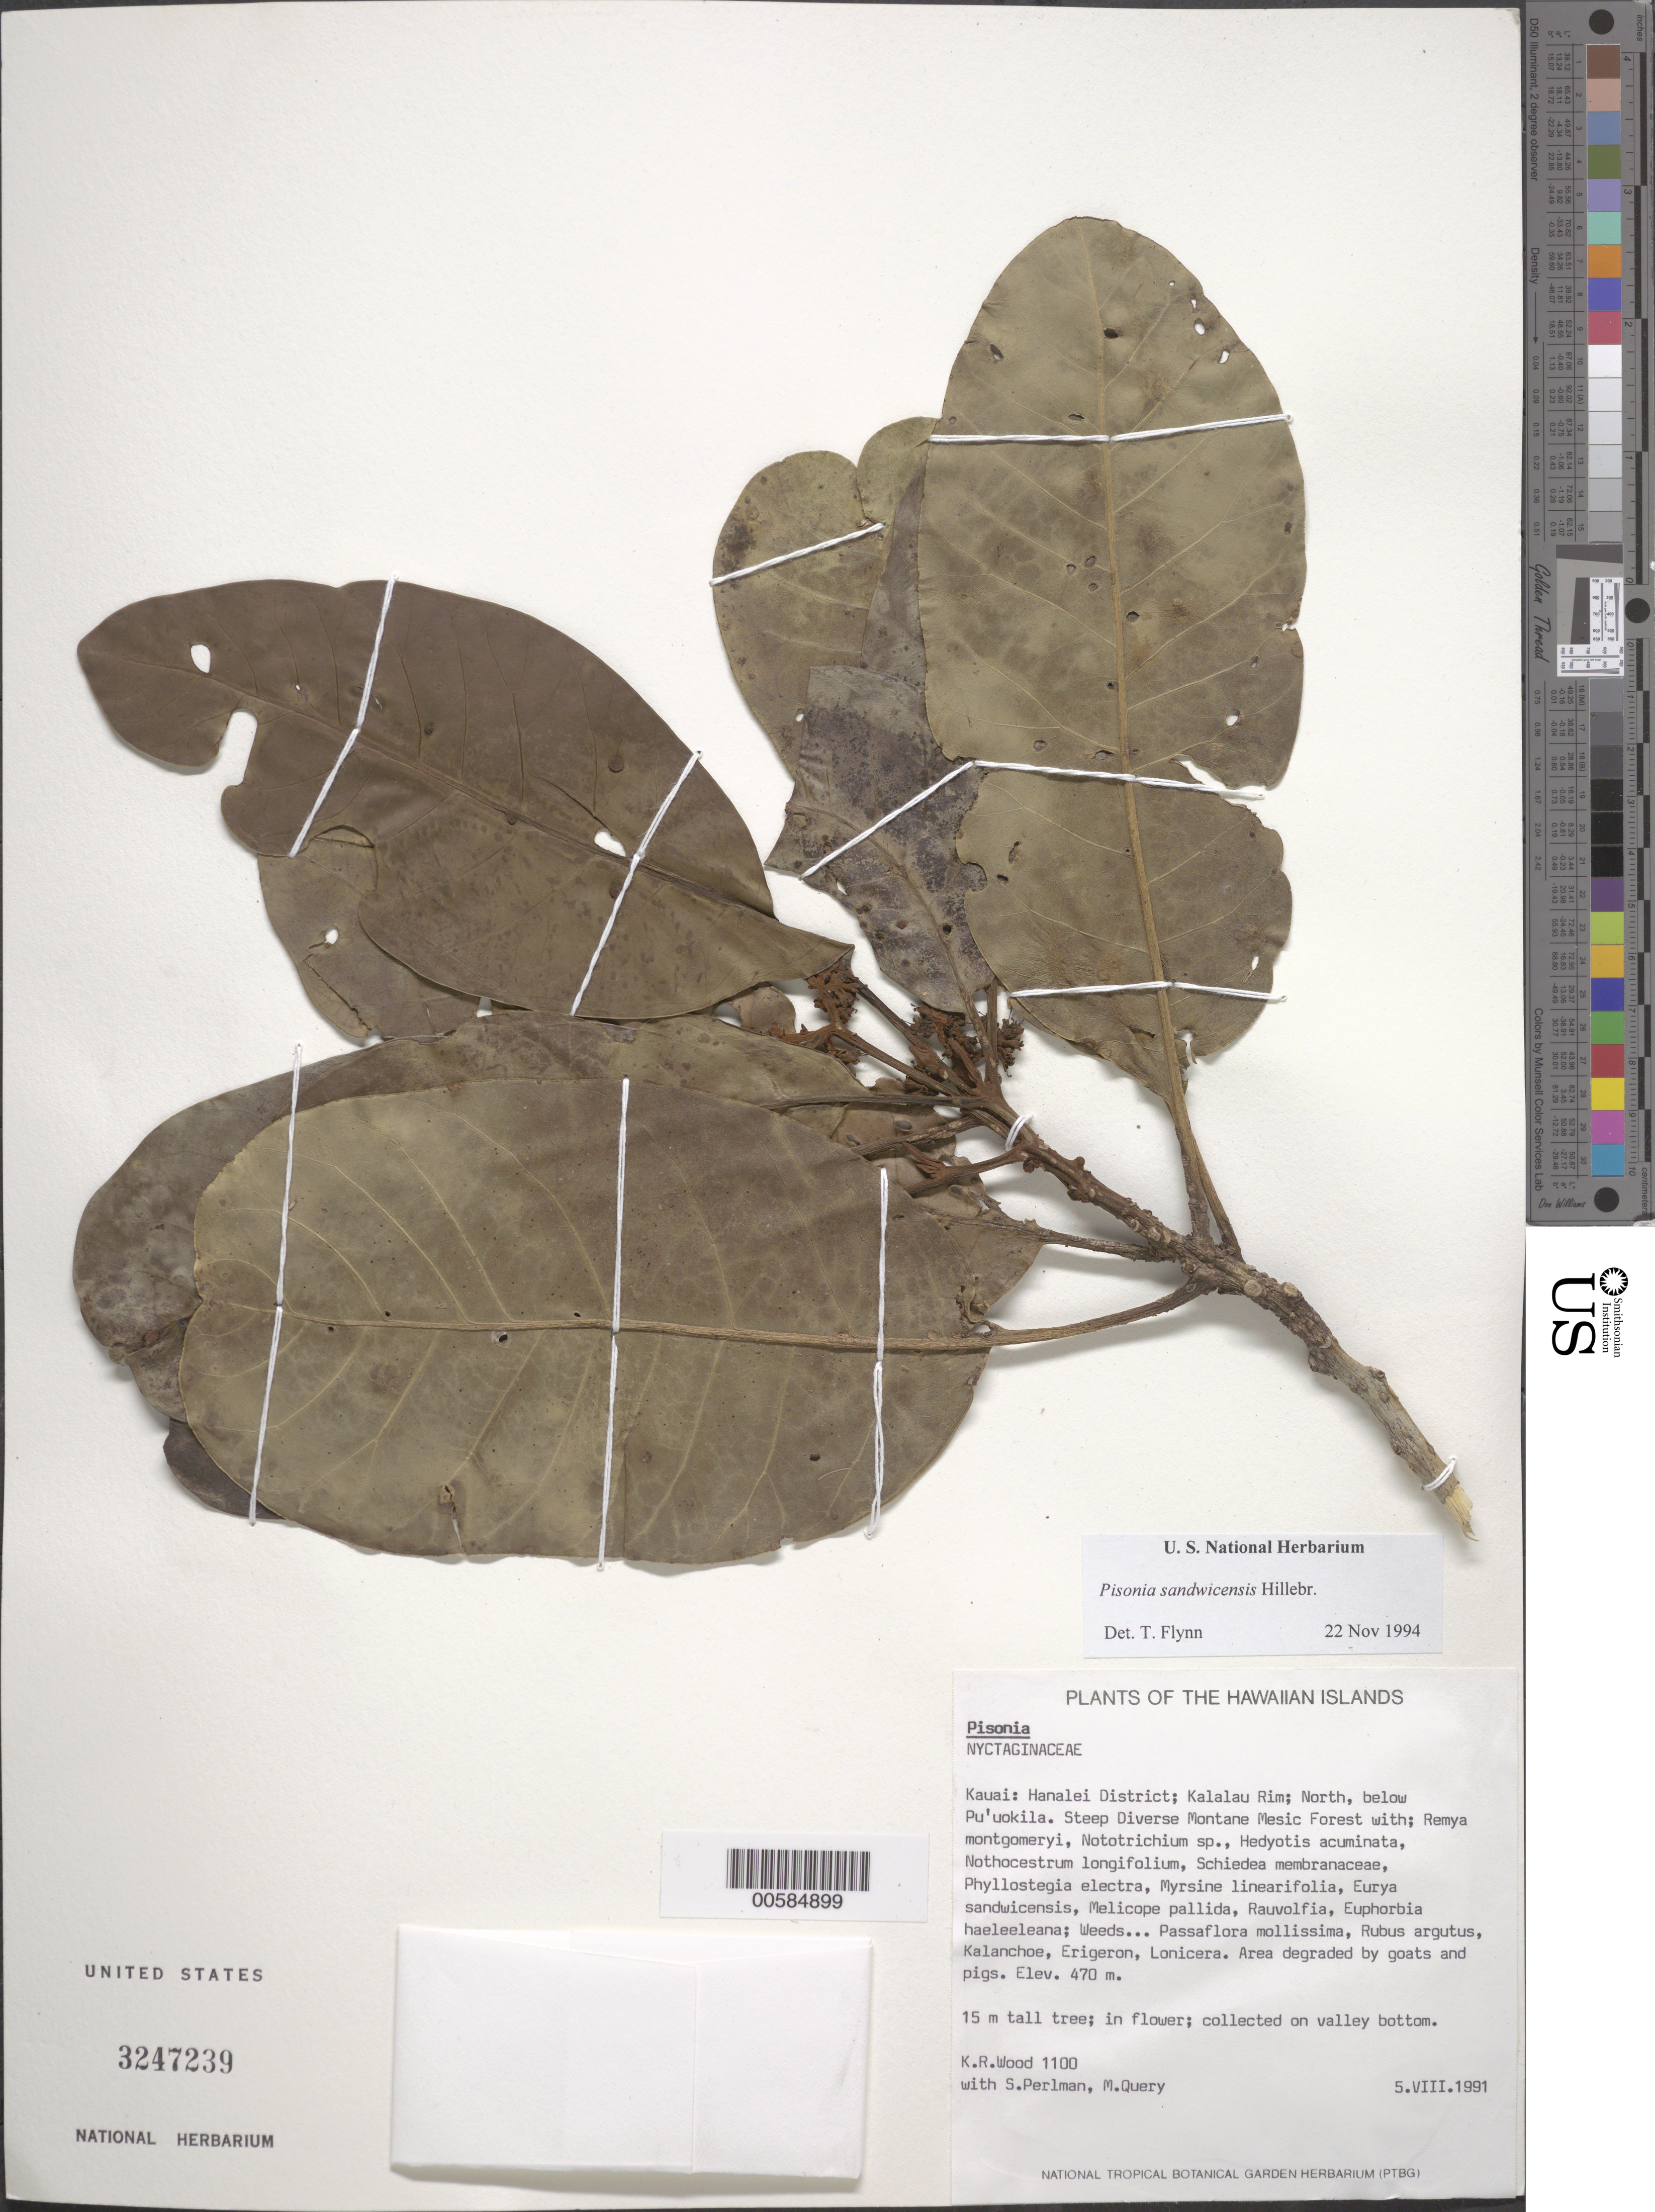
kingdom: Plantae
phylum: Tracheophyta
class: Magnoliopsida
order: Caryophyllales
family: Nyctaginaceae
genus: Rockia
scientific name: Rockia sandwicensis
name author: (Hillebr.) Heimerl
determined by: Wagner, W. L., (BOT), Smithsonian Institution - National Museum of Natural History (UNITED STATES)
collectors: K. R. Wood, S. P. Perlman & M. Query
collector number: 1100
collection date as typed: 5 Aug 1991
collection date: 1991-08-05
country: United States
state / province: Hawaii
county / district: Kauai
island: Kaua'i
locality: Hanalei Dist; Kalalau Rim; N, below Pu'uokila.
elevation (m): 470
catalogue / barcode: US 3247239